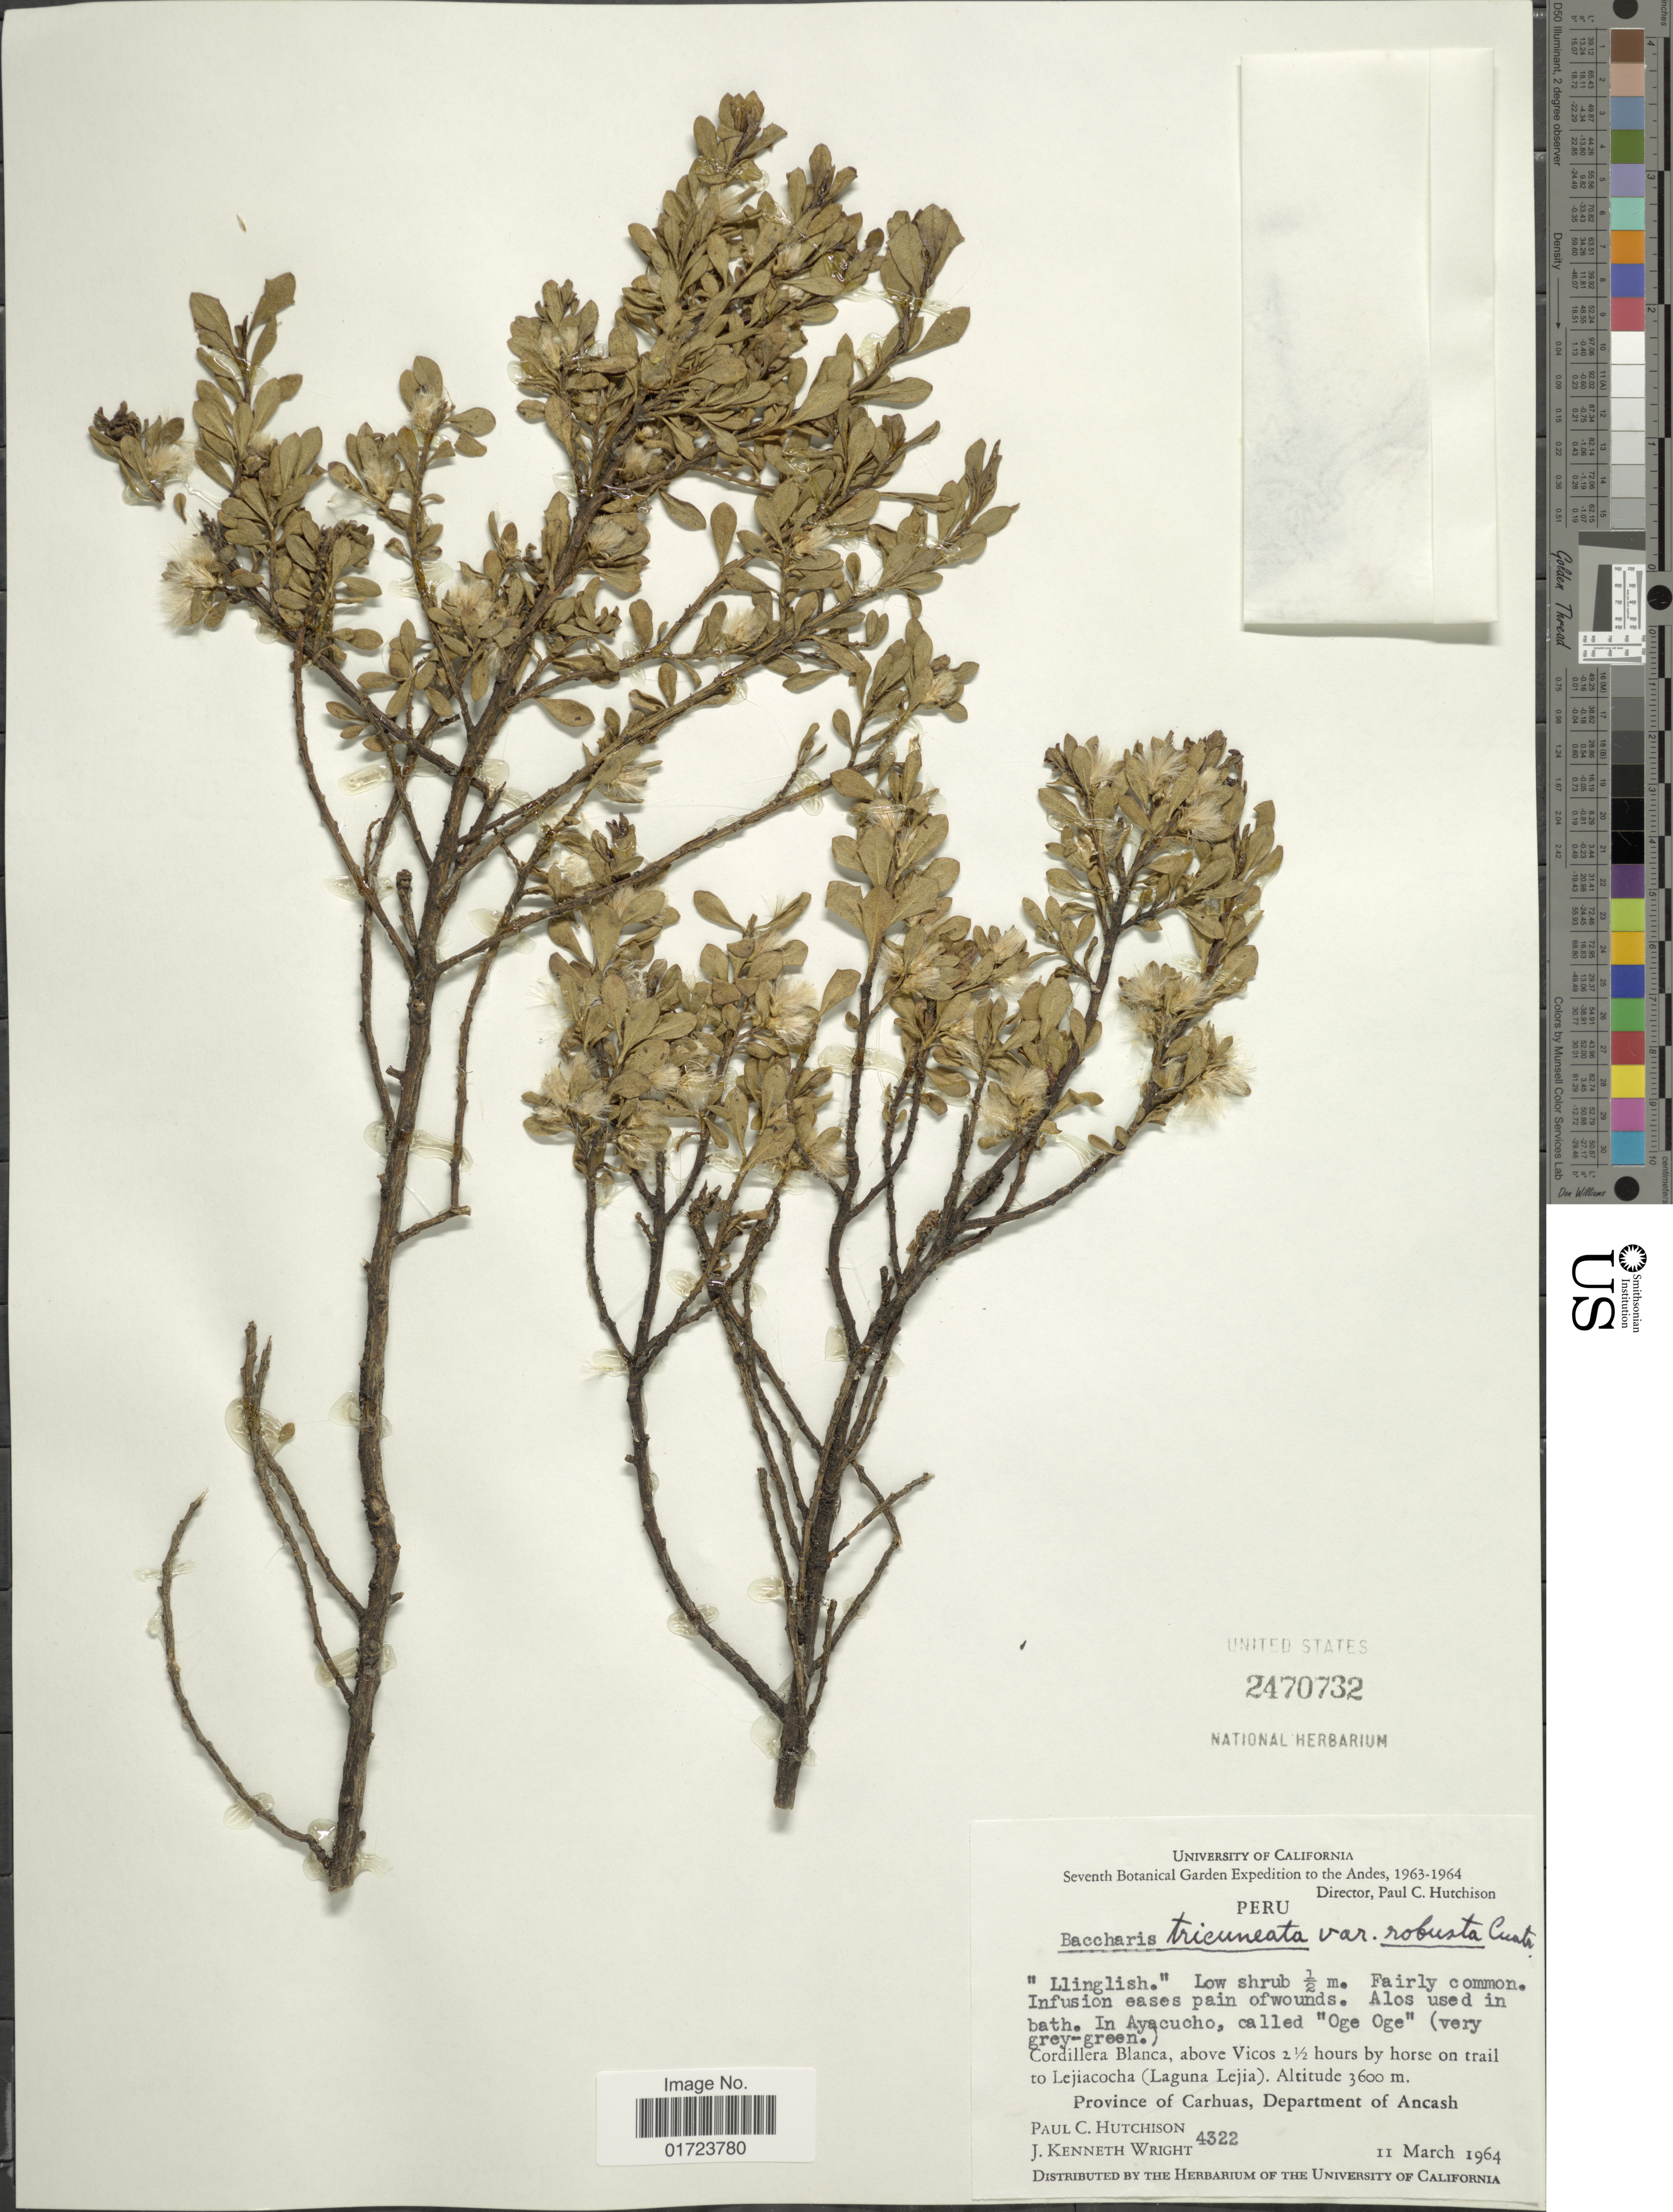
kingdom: Plantae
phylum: Tracheophyta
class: Magnoliopsida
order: Asterales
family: Asteraceae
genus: Baccharis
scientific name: Baccharis tricuneata var. robusta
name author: Cuatrec.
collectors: P. C. Hutchison & J. K. Wright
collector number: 4322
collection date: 1964-03-11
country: Peru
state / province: Ancash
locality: Cordillera Blanca, above Vicos 2½ hours by horse on trail to Lejiacocha (Laguna Lejia). Province of Carhuas, Department of Ancash.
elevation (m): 3600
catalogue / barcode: US 2470732